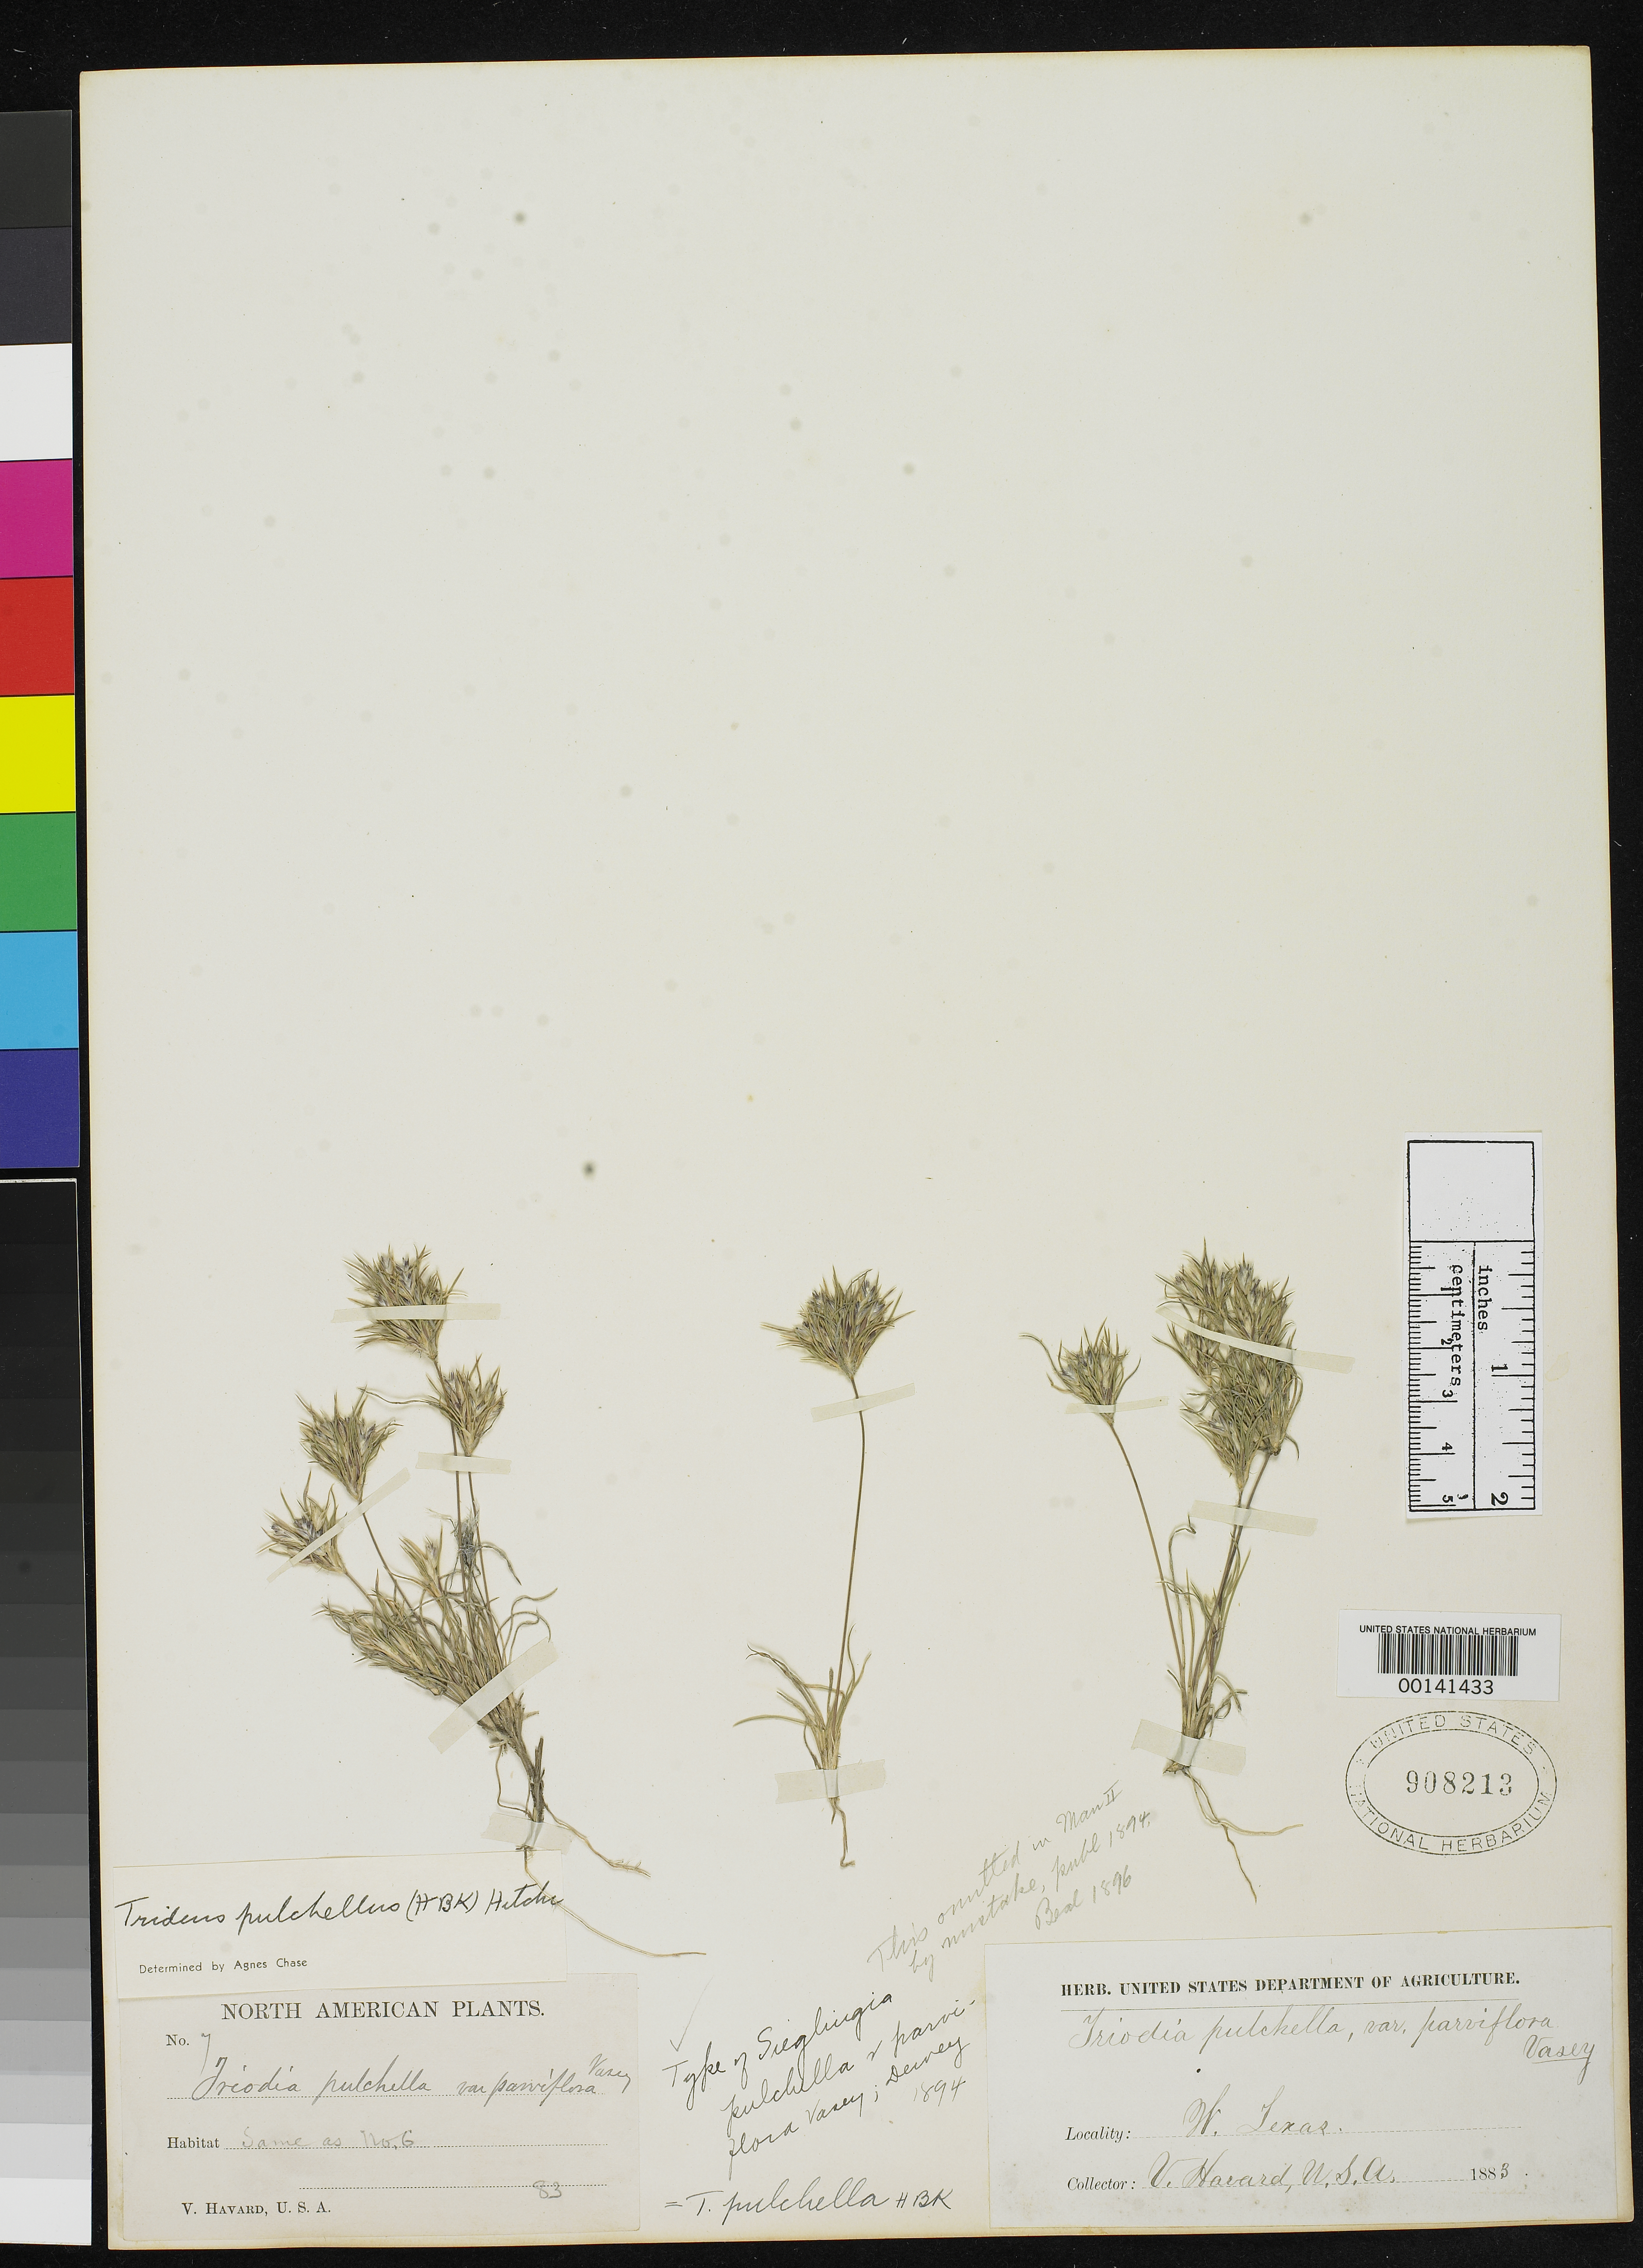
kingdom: Plantae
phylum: Tracheophyta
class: Liliopsida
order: Poales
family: Poaceae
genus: Sieglingia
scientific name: Sieglingia pulchella var. parviflora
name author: Vasey ex L.H. Dewey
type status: Isotype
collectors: V. Havard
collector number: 7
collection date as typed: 1883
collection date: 1883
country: United States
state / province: Texas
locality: Western Texas.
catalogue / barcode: US 908213